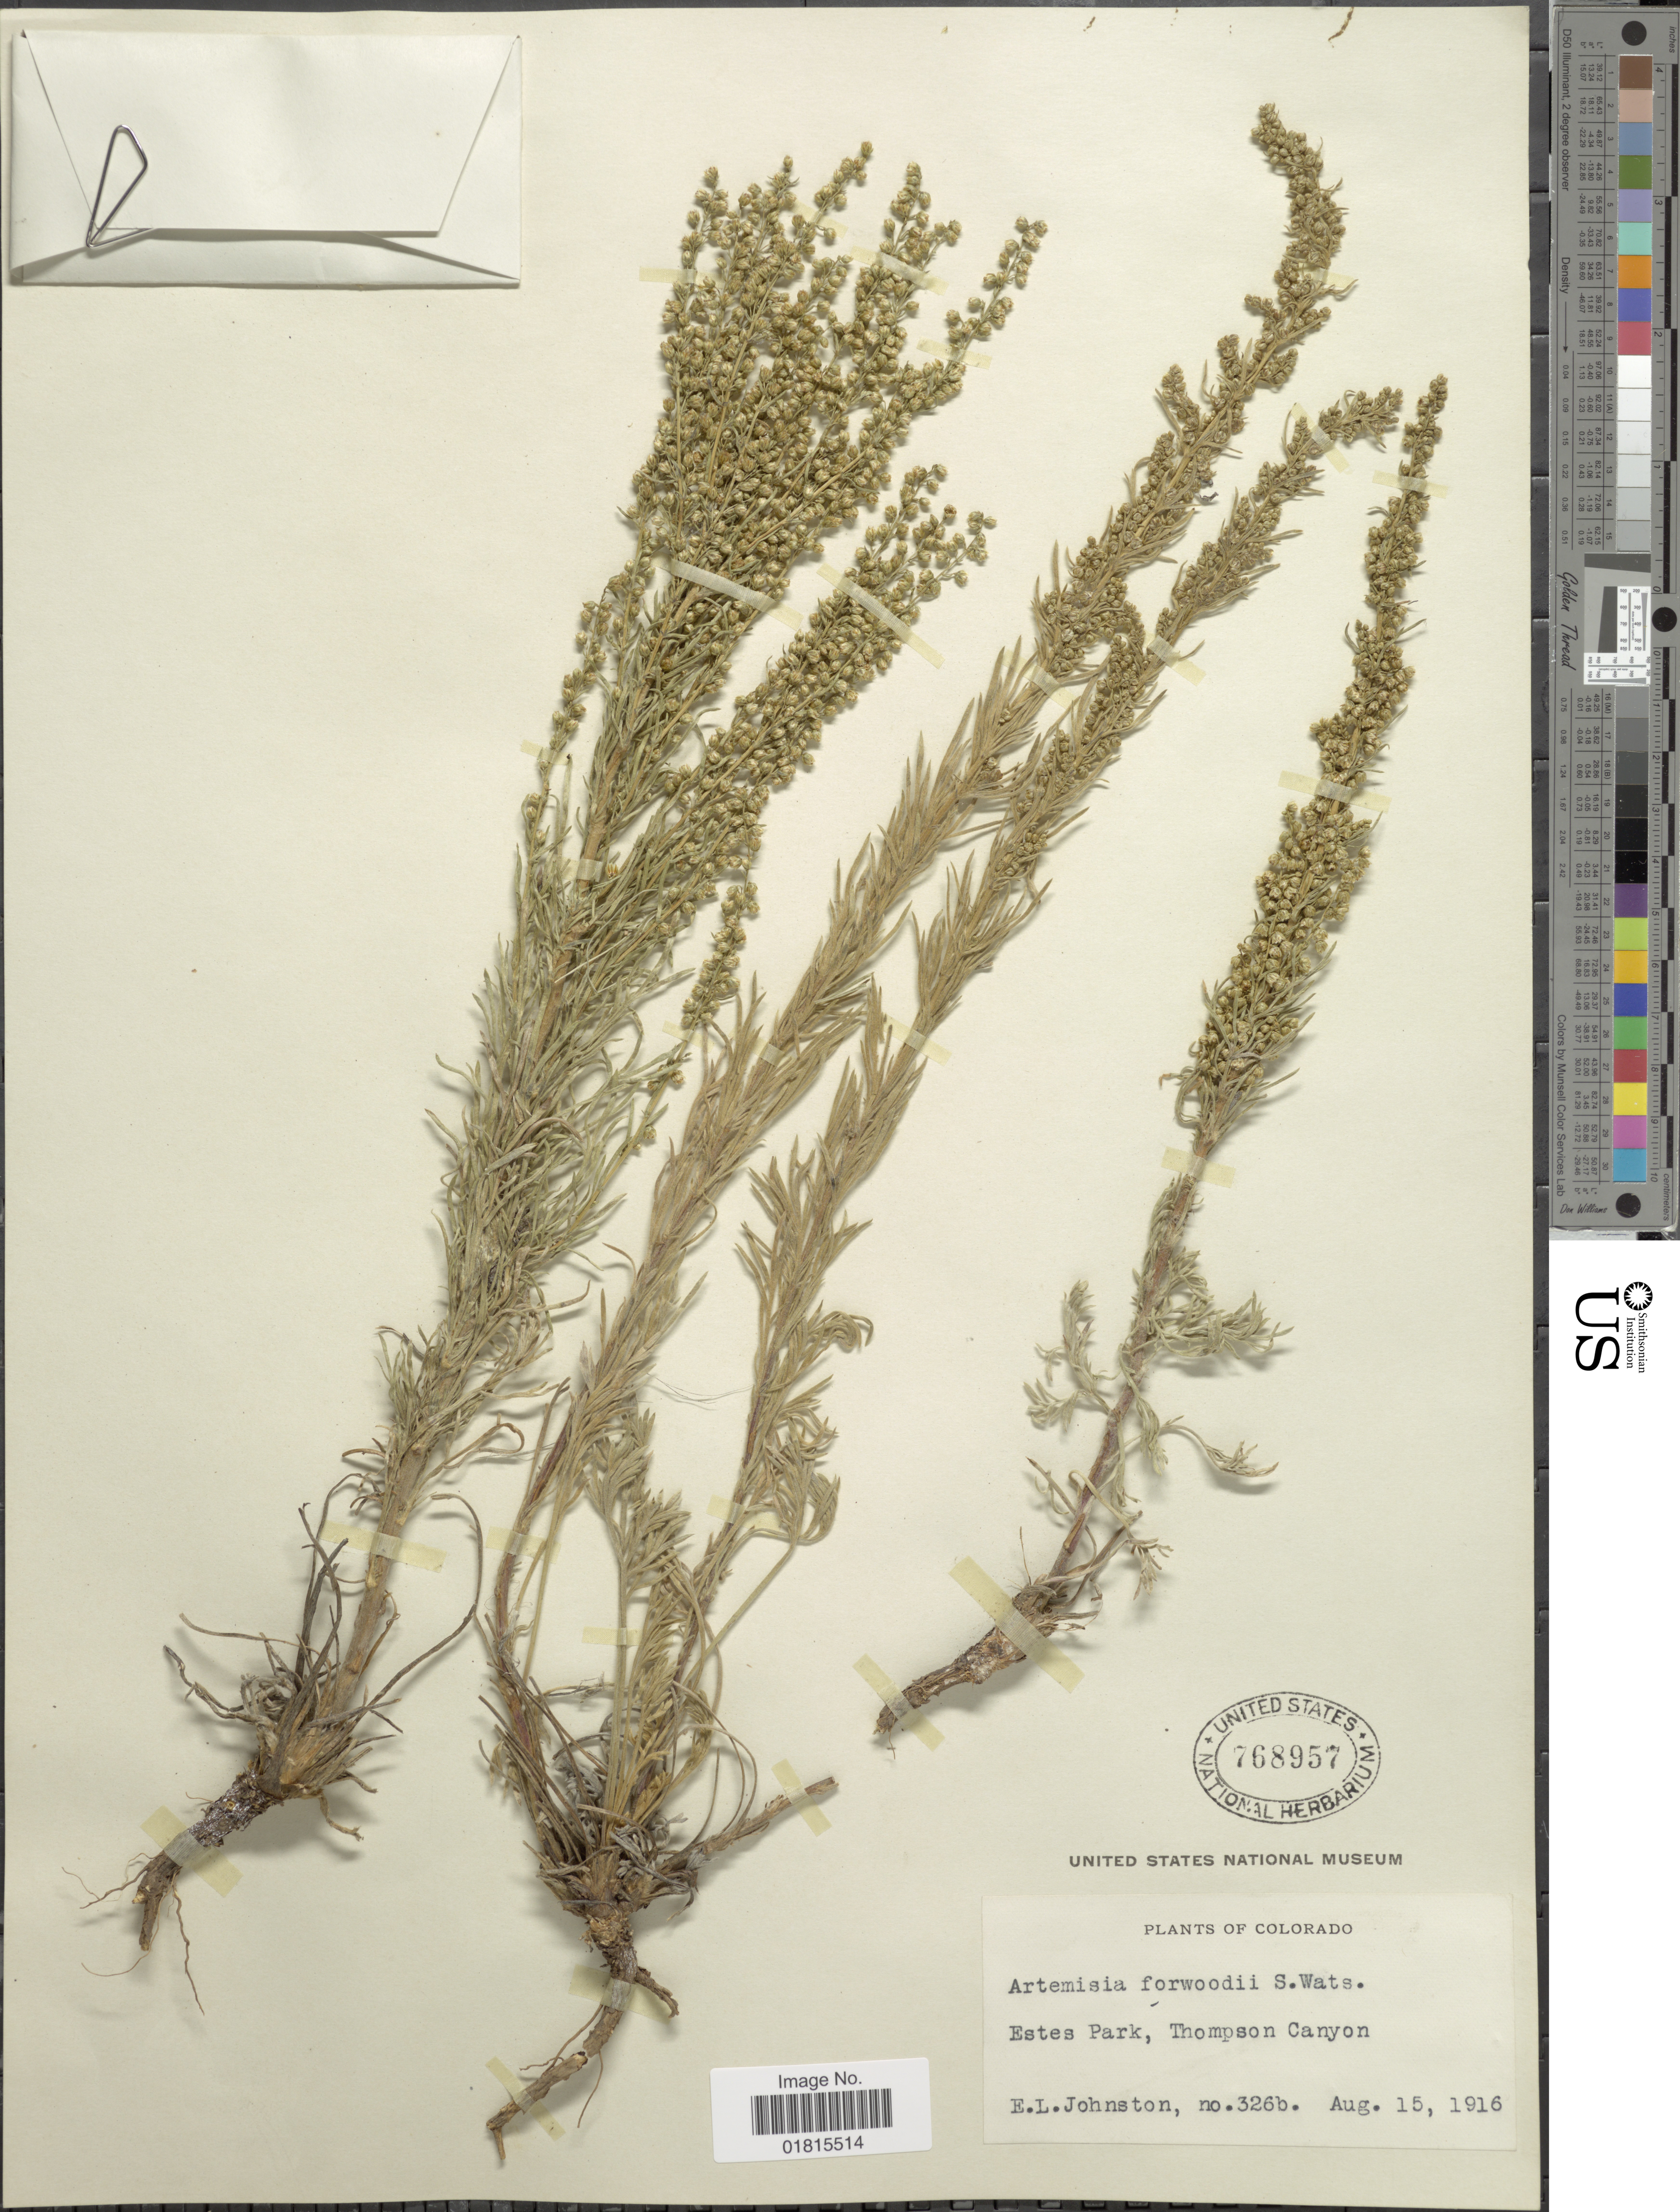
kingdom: Plantae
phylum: Tracheophyta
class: Magnoliopsida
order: Asterales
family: Asteraceae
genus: Artemisia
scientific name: Artemisia forwoodii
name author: S. Watson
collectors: E. L. Johnston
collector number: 326b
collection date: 1916-08-15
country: United States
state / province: Colorado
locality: Estes Park, Thompson Canyon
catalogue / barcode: US 768957